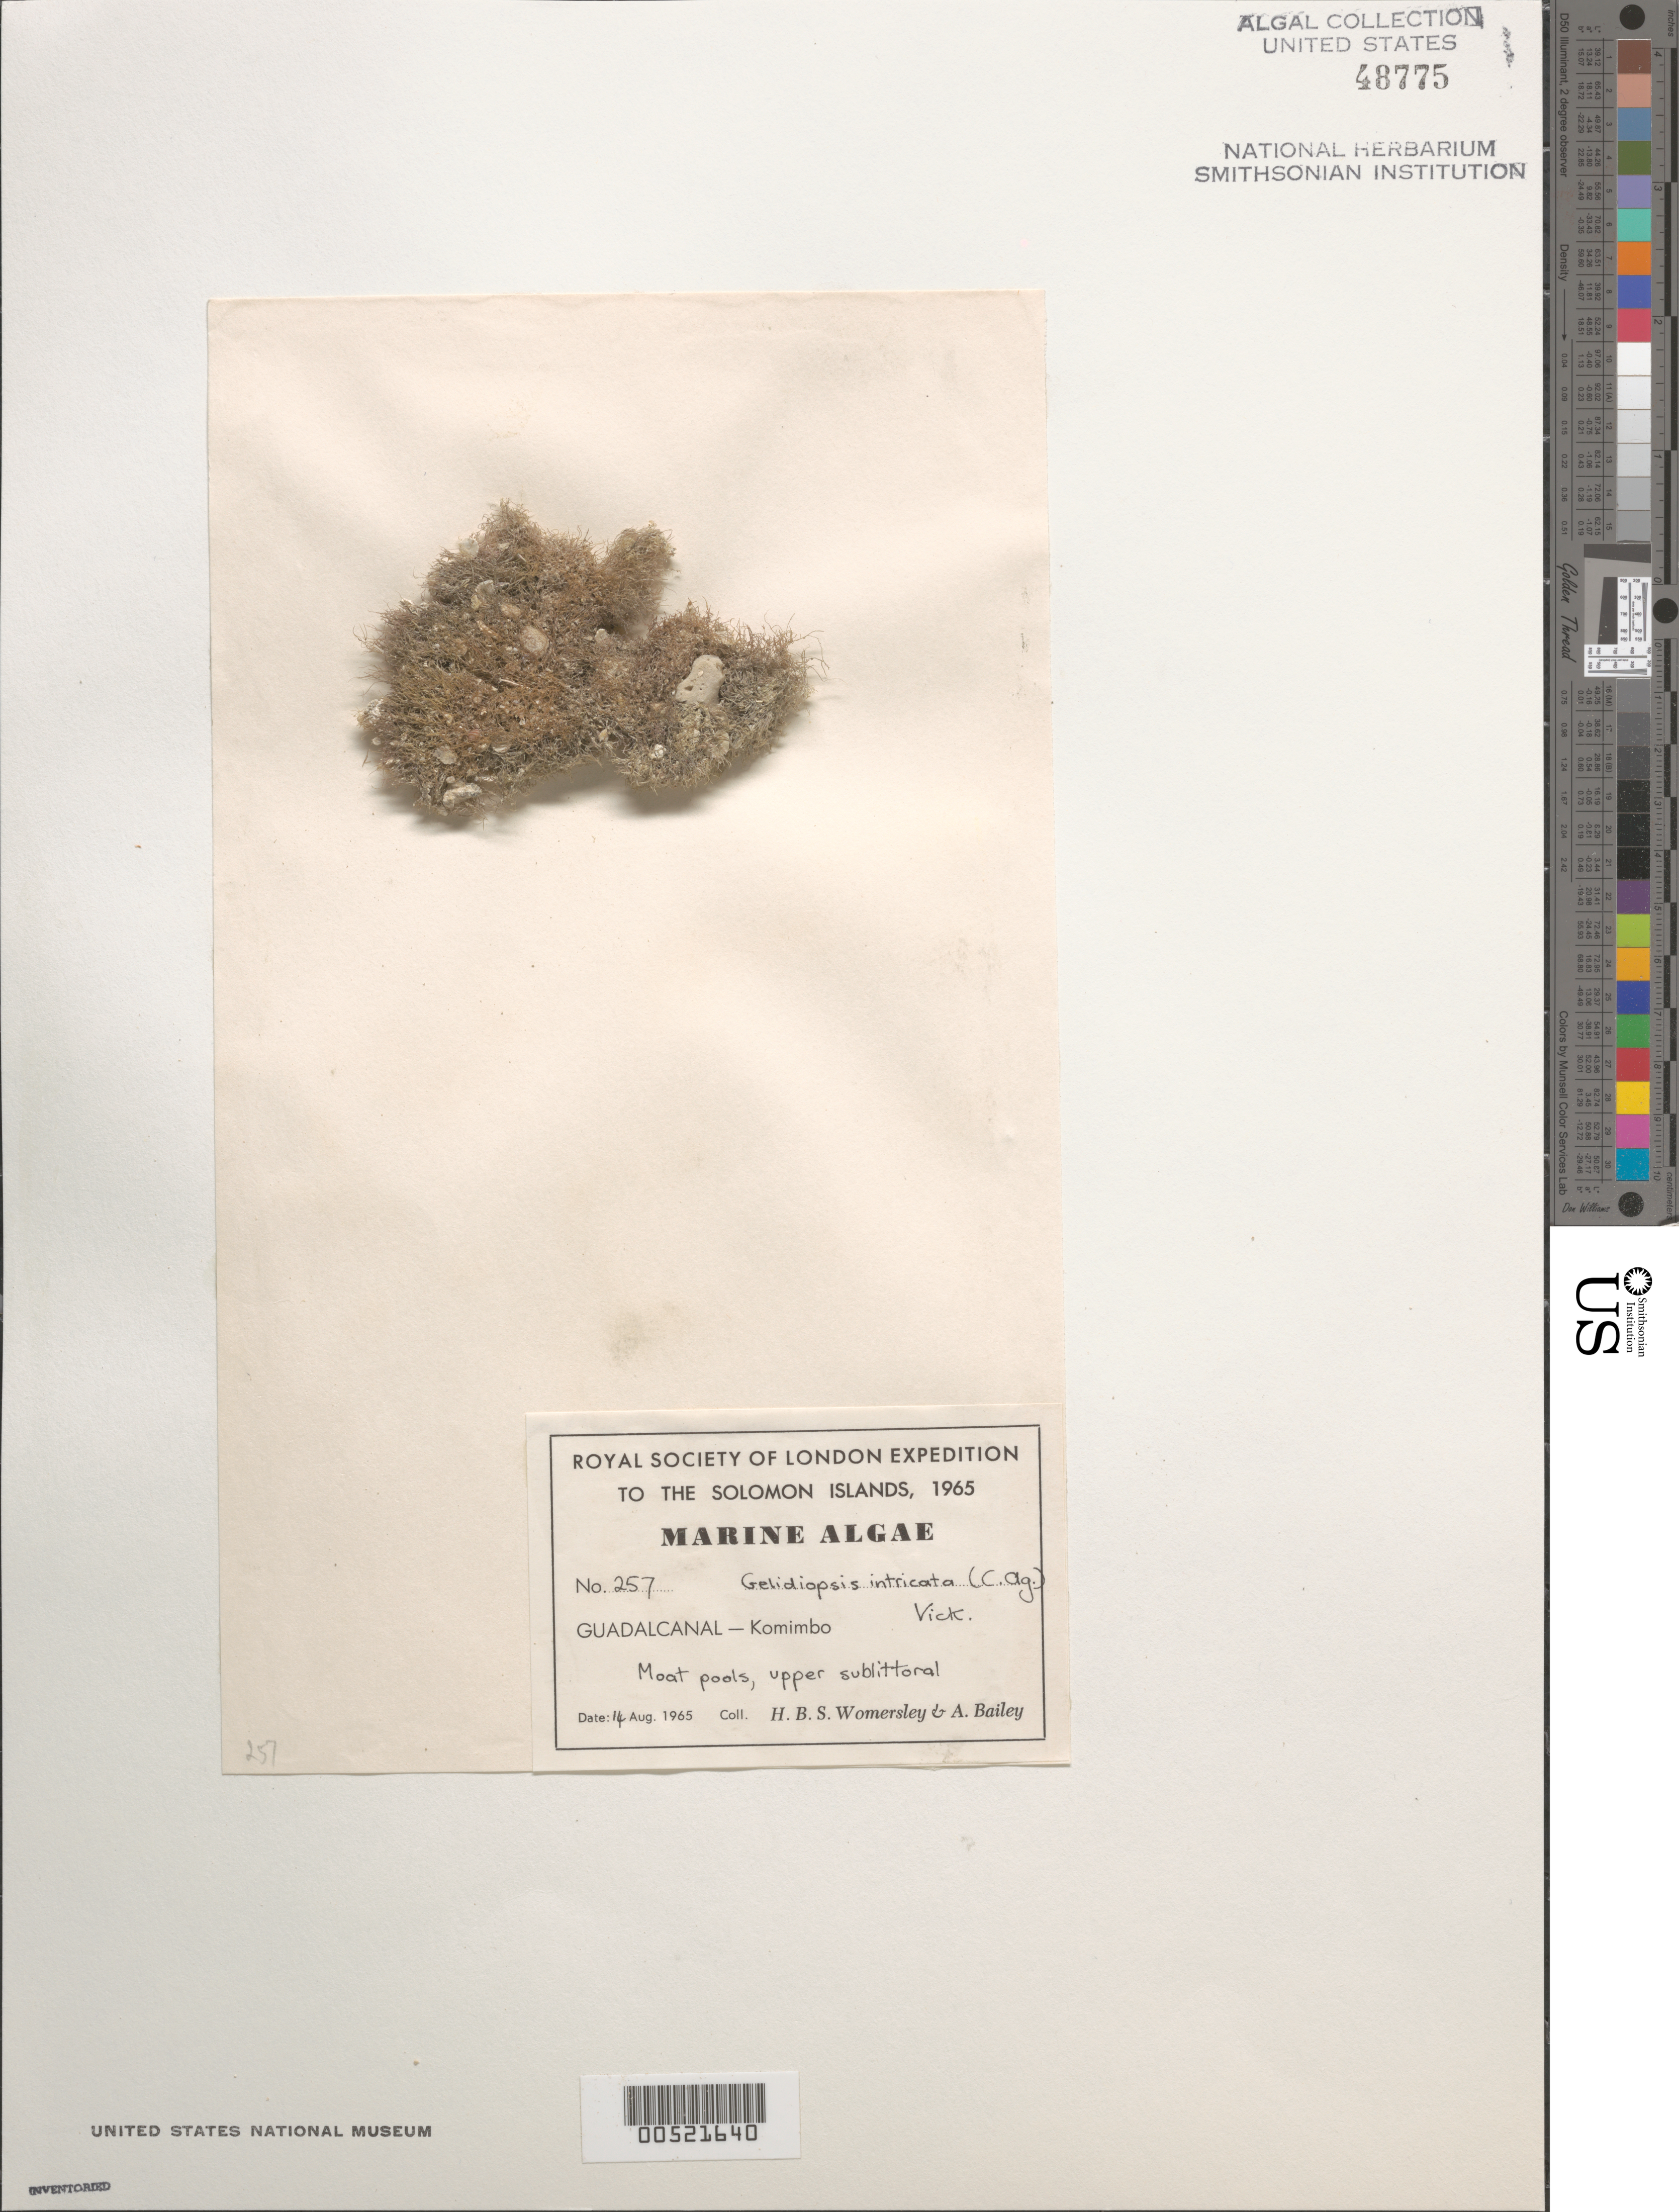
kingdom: Plantae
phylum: Rhodophyta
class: Florideophyceae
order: Rhodymeniales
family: Lomentariaceae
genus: Ceratodictyon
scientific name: Ceratodictyon intricatum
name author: (C. Agardh) R.E. Norris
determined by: Algae name updating Project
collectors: H. B. S. Womersley & A. Bailey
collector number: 257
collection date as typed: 14 Aug 1965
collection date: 1965-08-14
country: Solomon Islands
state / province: Guadalcanal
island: Guadalcanal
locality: Komimbo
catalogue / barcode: US 48775